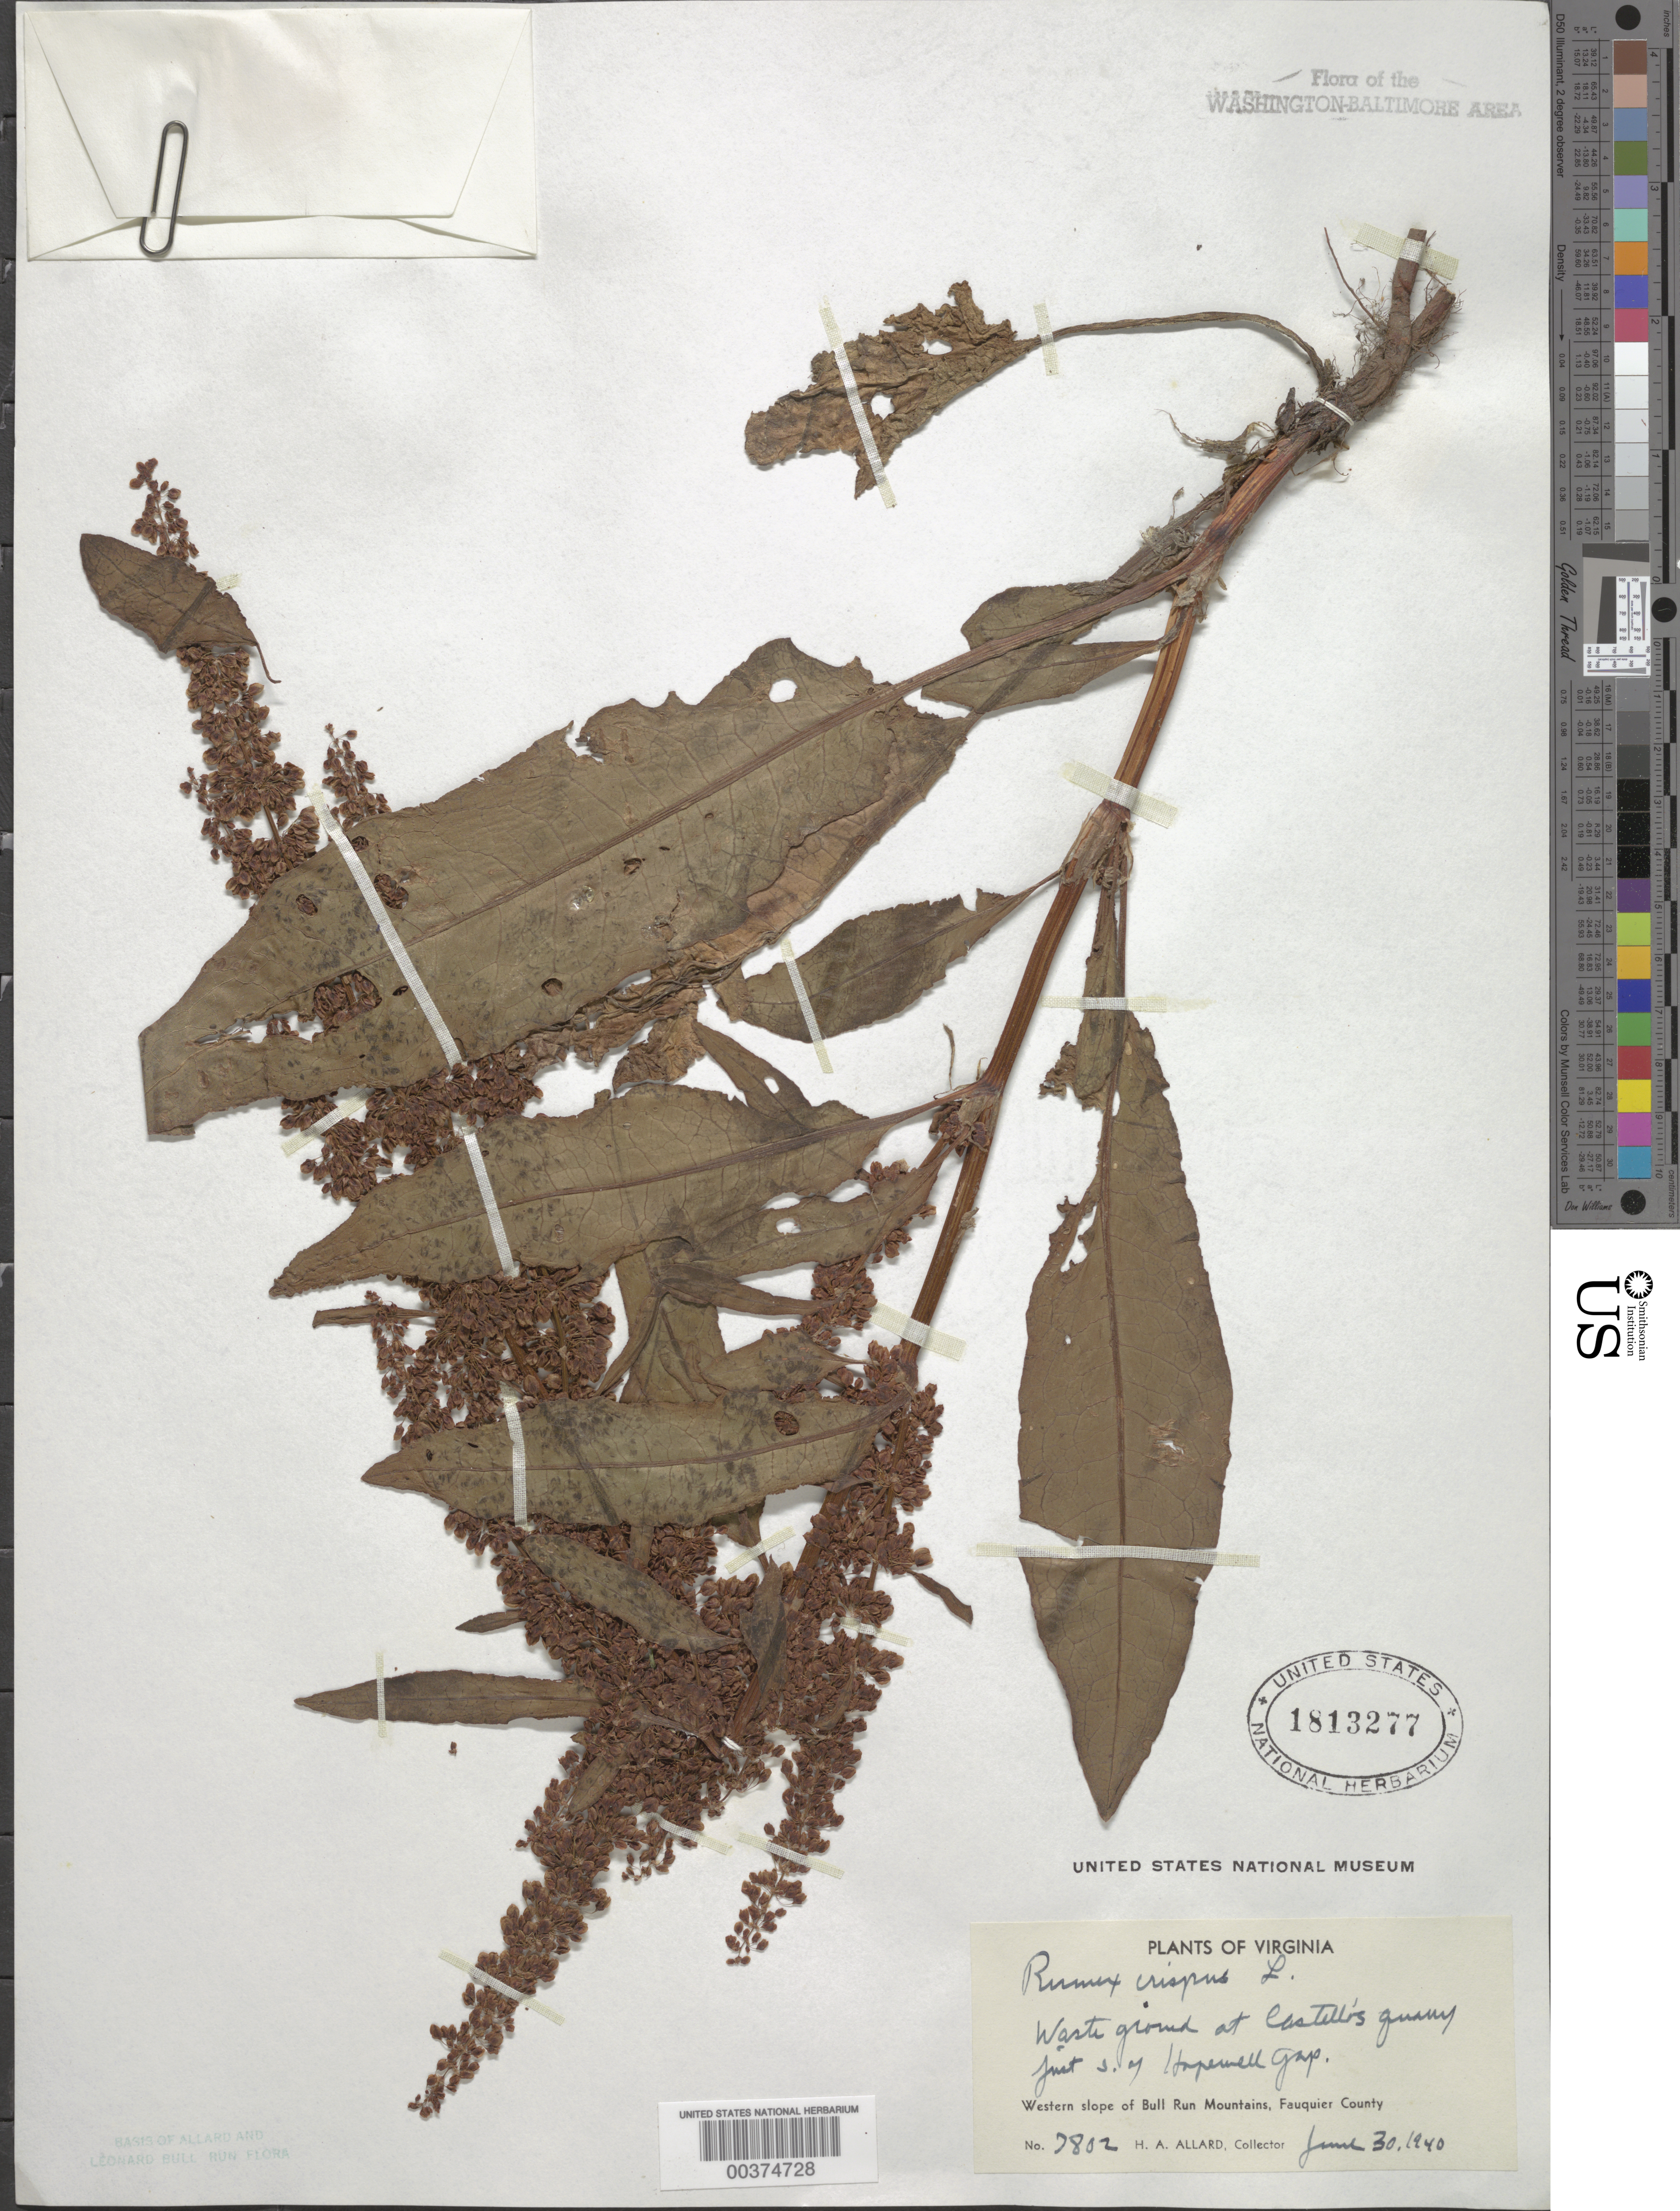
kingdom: Plantae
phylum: Tracheophyta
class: Magnoliopsida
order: Caryophyllales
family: Polygonaceae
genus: Rumex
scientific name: Rumex crispus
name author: L.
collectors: H. A. Allard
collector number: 7802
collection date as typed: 30 Jun 1940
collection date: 1940-06-30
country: United States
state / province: Virginia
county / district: Fauquier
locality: South of Hopewell Gap, Castellos quarry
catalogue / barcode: US 1813277